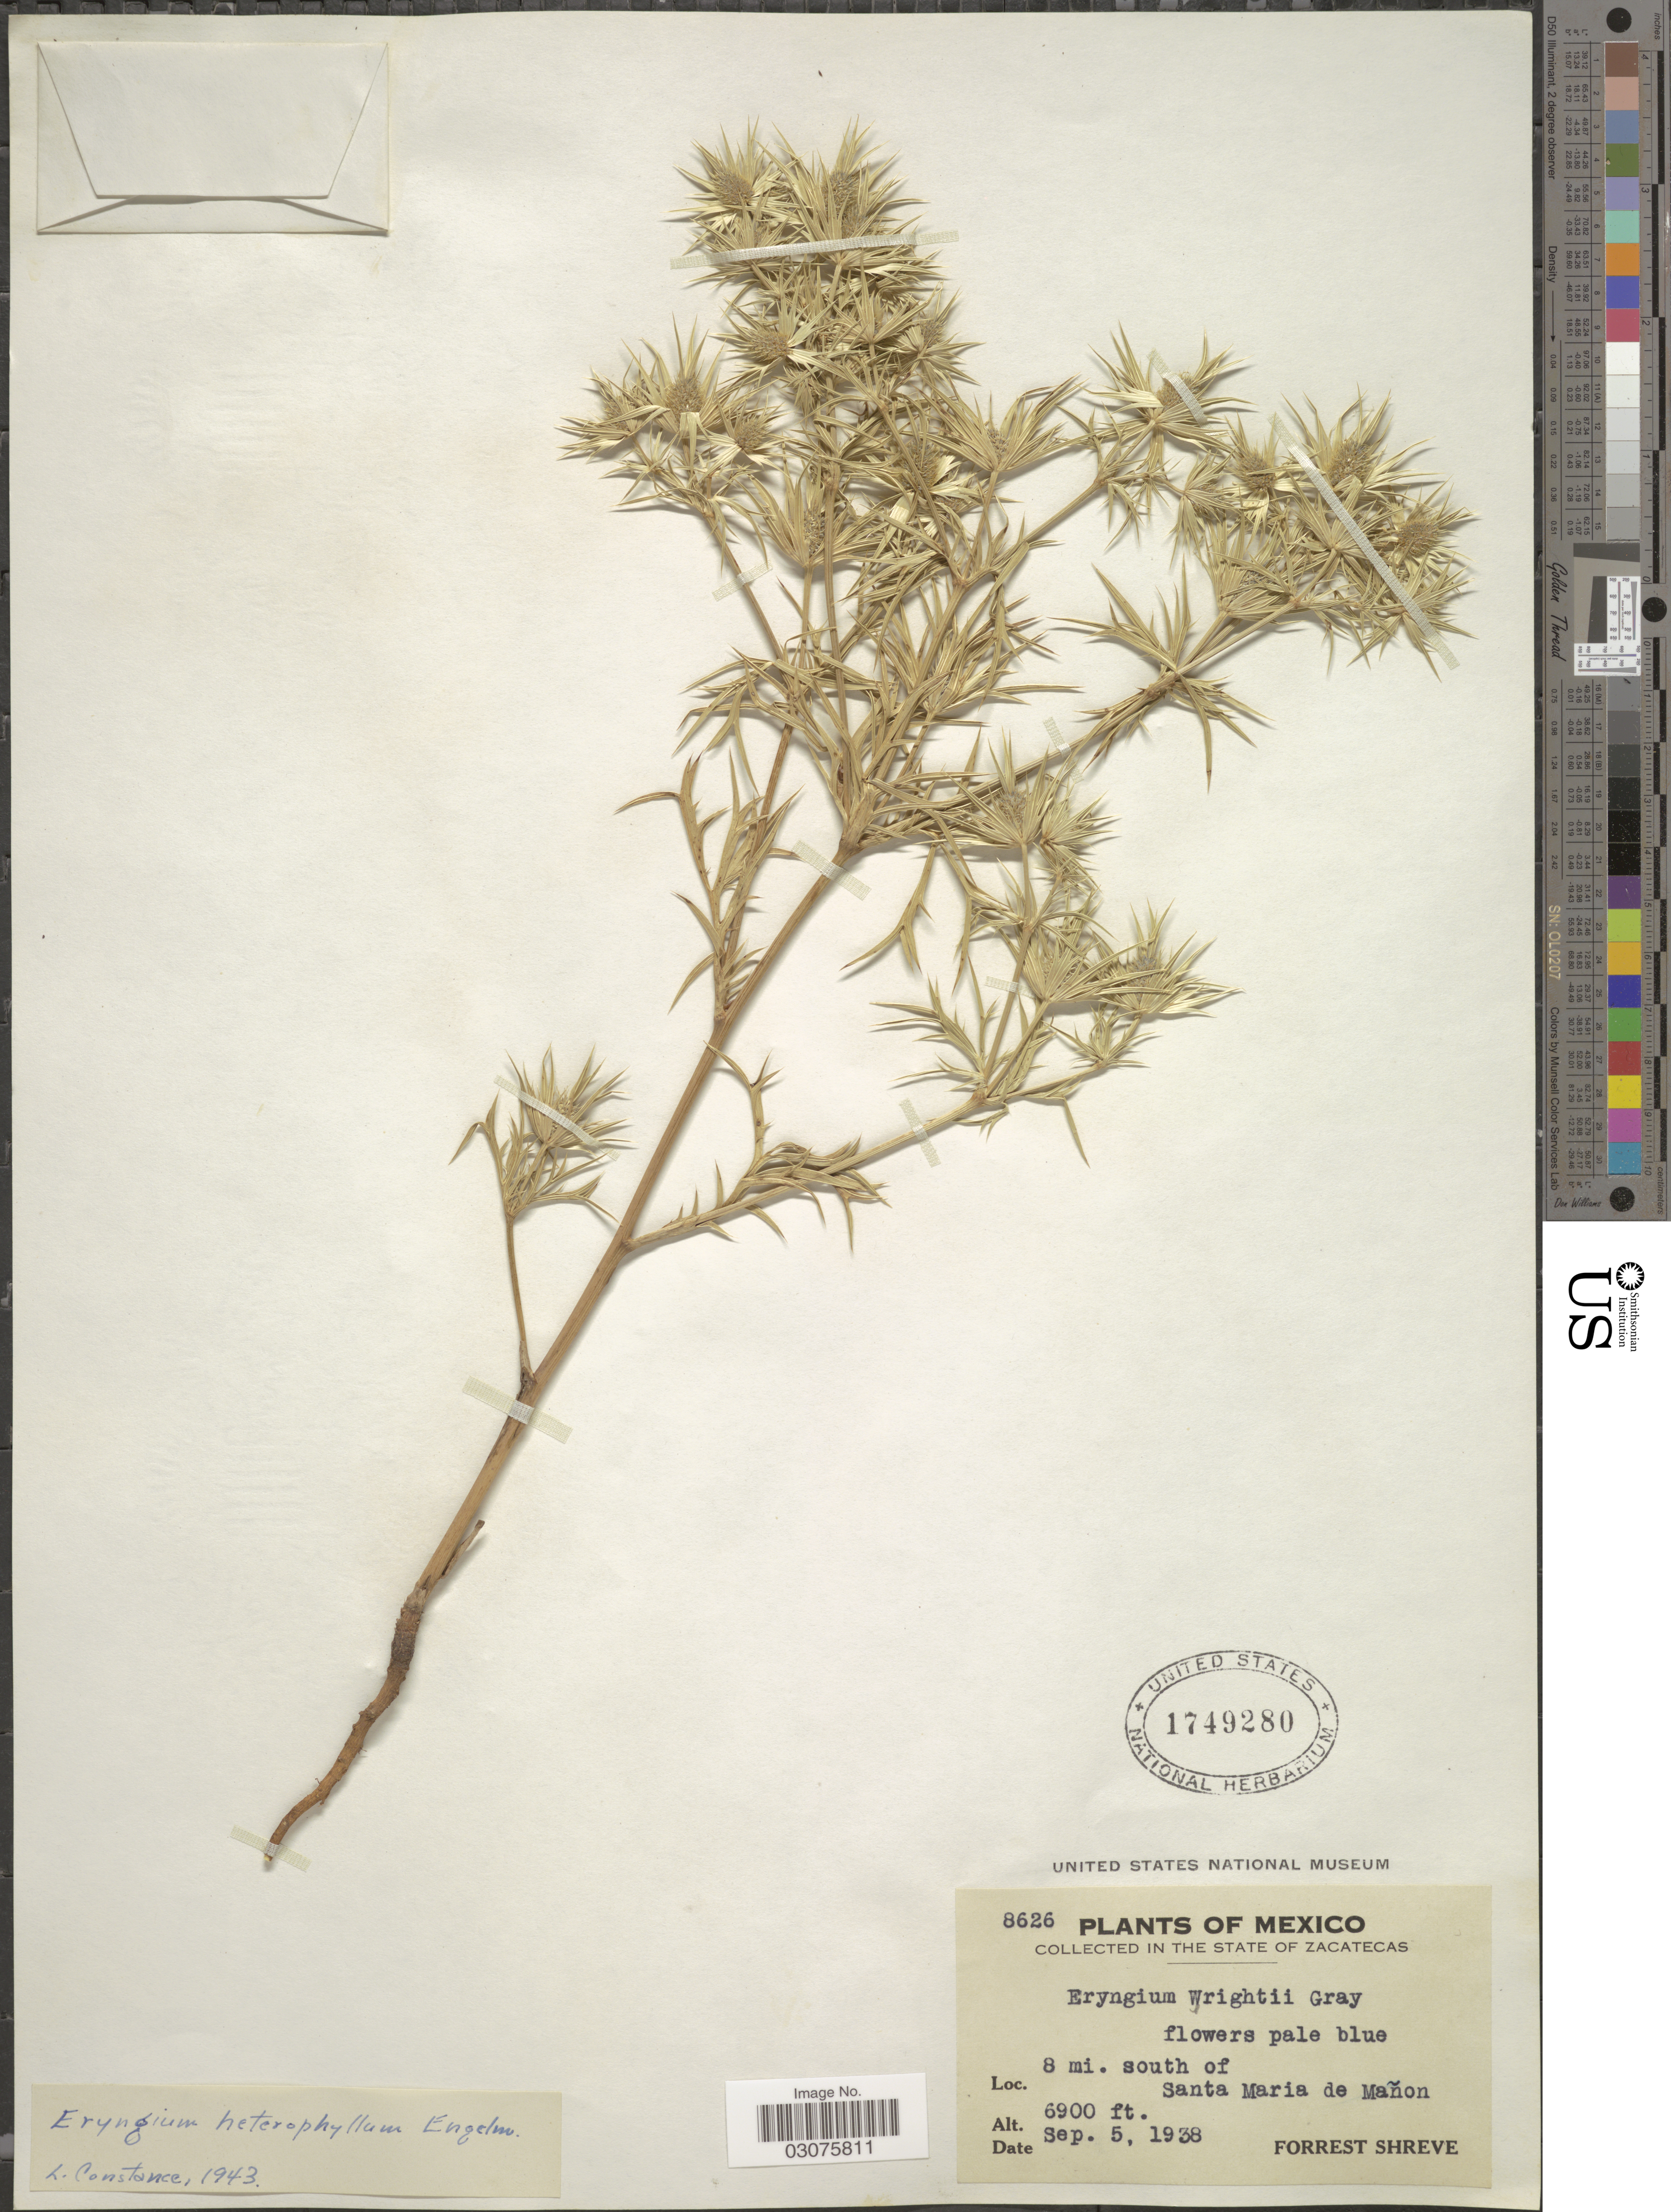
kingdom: Plantae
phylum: Tracheophyta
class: Magnoliopsida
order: Apiales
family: Apiaceae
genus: Eryngium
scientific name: Eryngium heterophyllum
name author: Engelm.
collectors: F. Shreve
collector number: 8626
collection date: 1938-09-05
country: Mexico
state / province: Zacatecas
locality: Collected in the State of Zacatecas. 8 mi. south of Santa Maria de Mañon.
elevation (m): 2103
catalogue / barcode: US 1749280